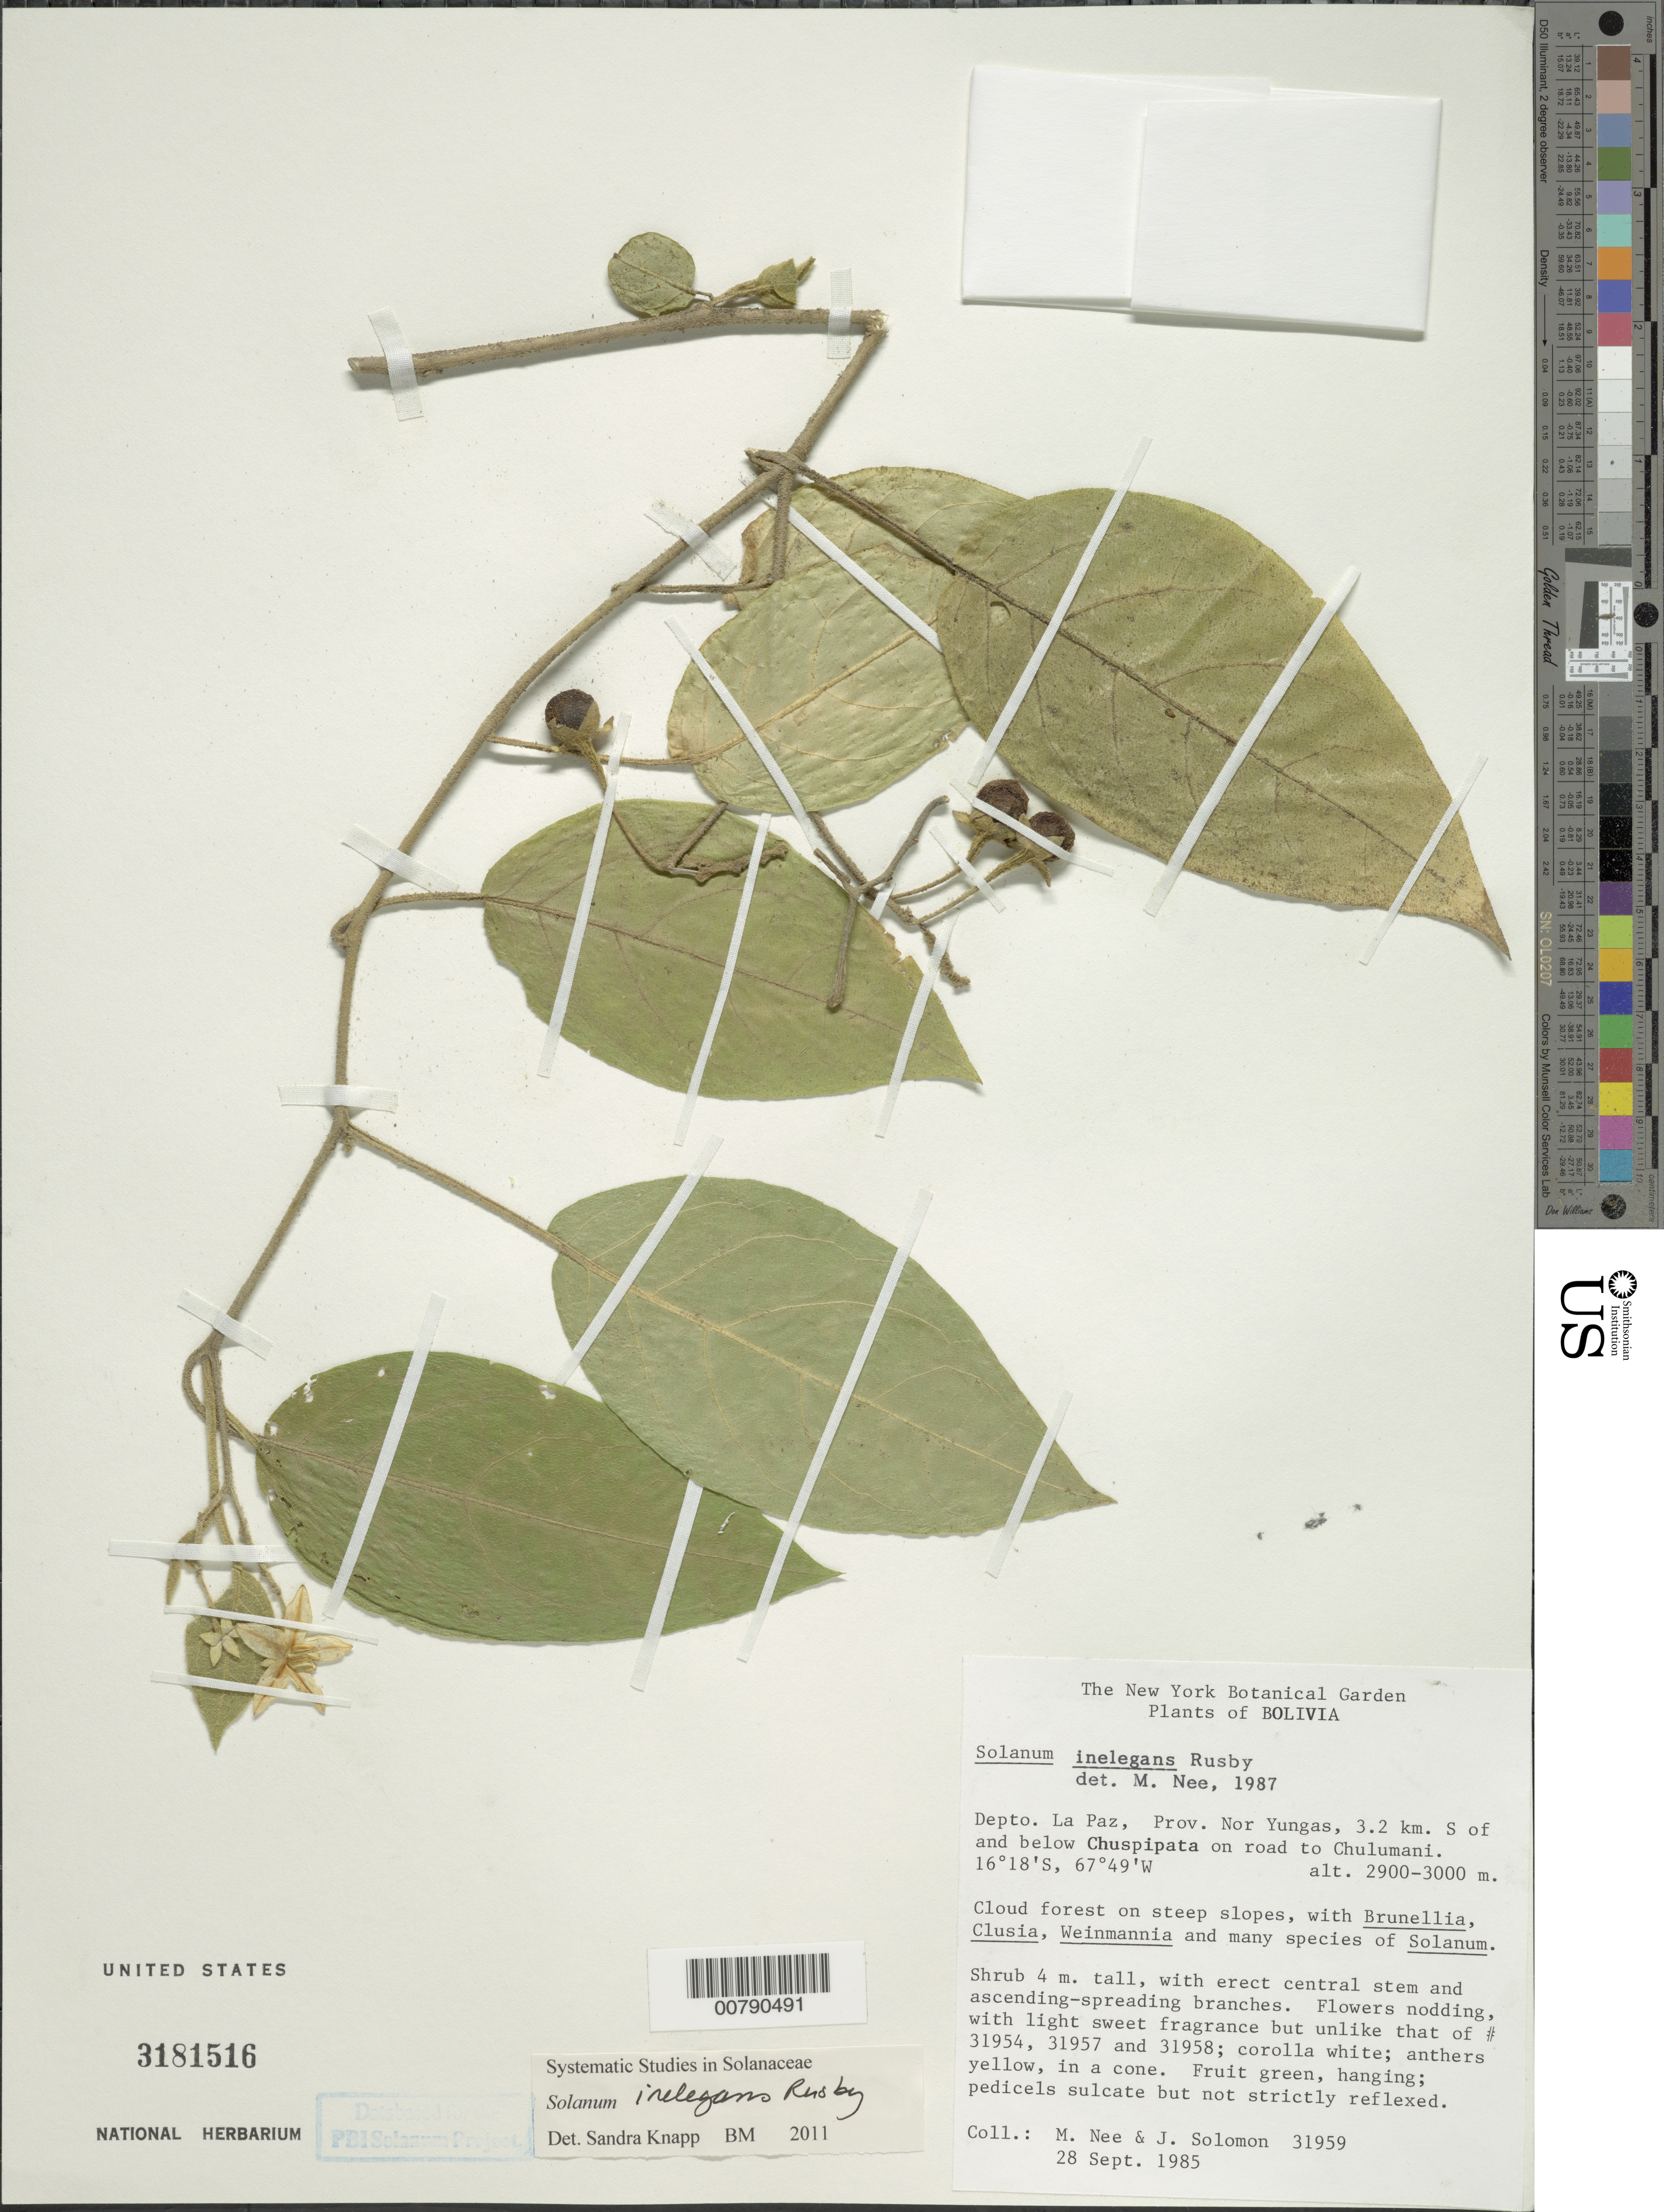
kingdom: Plantae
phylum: Tracheophyta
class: Magnoliopsida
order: Solanales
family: Solanaceae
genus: Solanum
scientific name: Solanum inelegans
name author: Rusby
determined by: Knapp, S. D.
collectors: M. Nee & J. C. Solomon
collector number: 31959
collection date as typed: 28 Sep 1985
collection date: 1985-09-28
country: Bolivia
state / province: La Paz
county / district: Nor Yungas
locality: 3.2 km S of and bdlow Chuspipata on road to Chulumani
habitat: cloud forest on steep slopes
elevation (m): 2900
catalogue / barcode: US 3181516